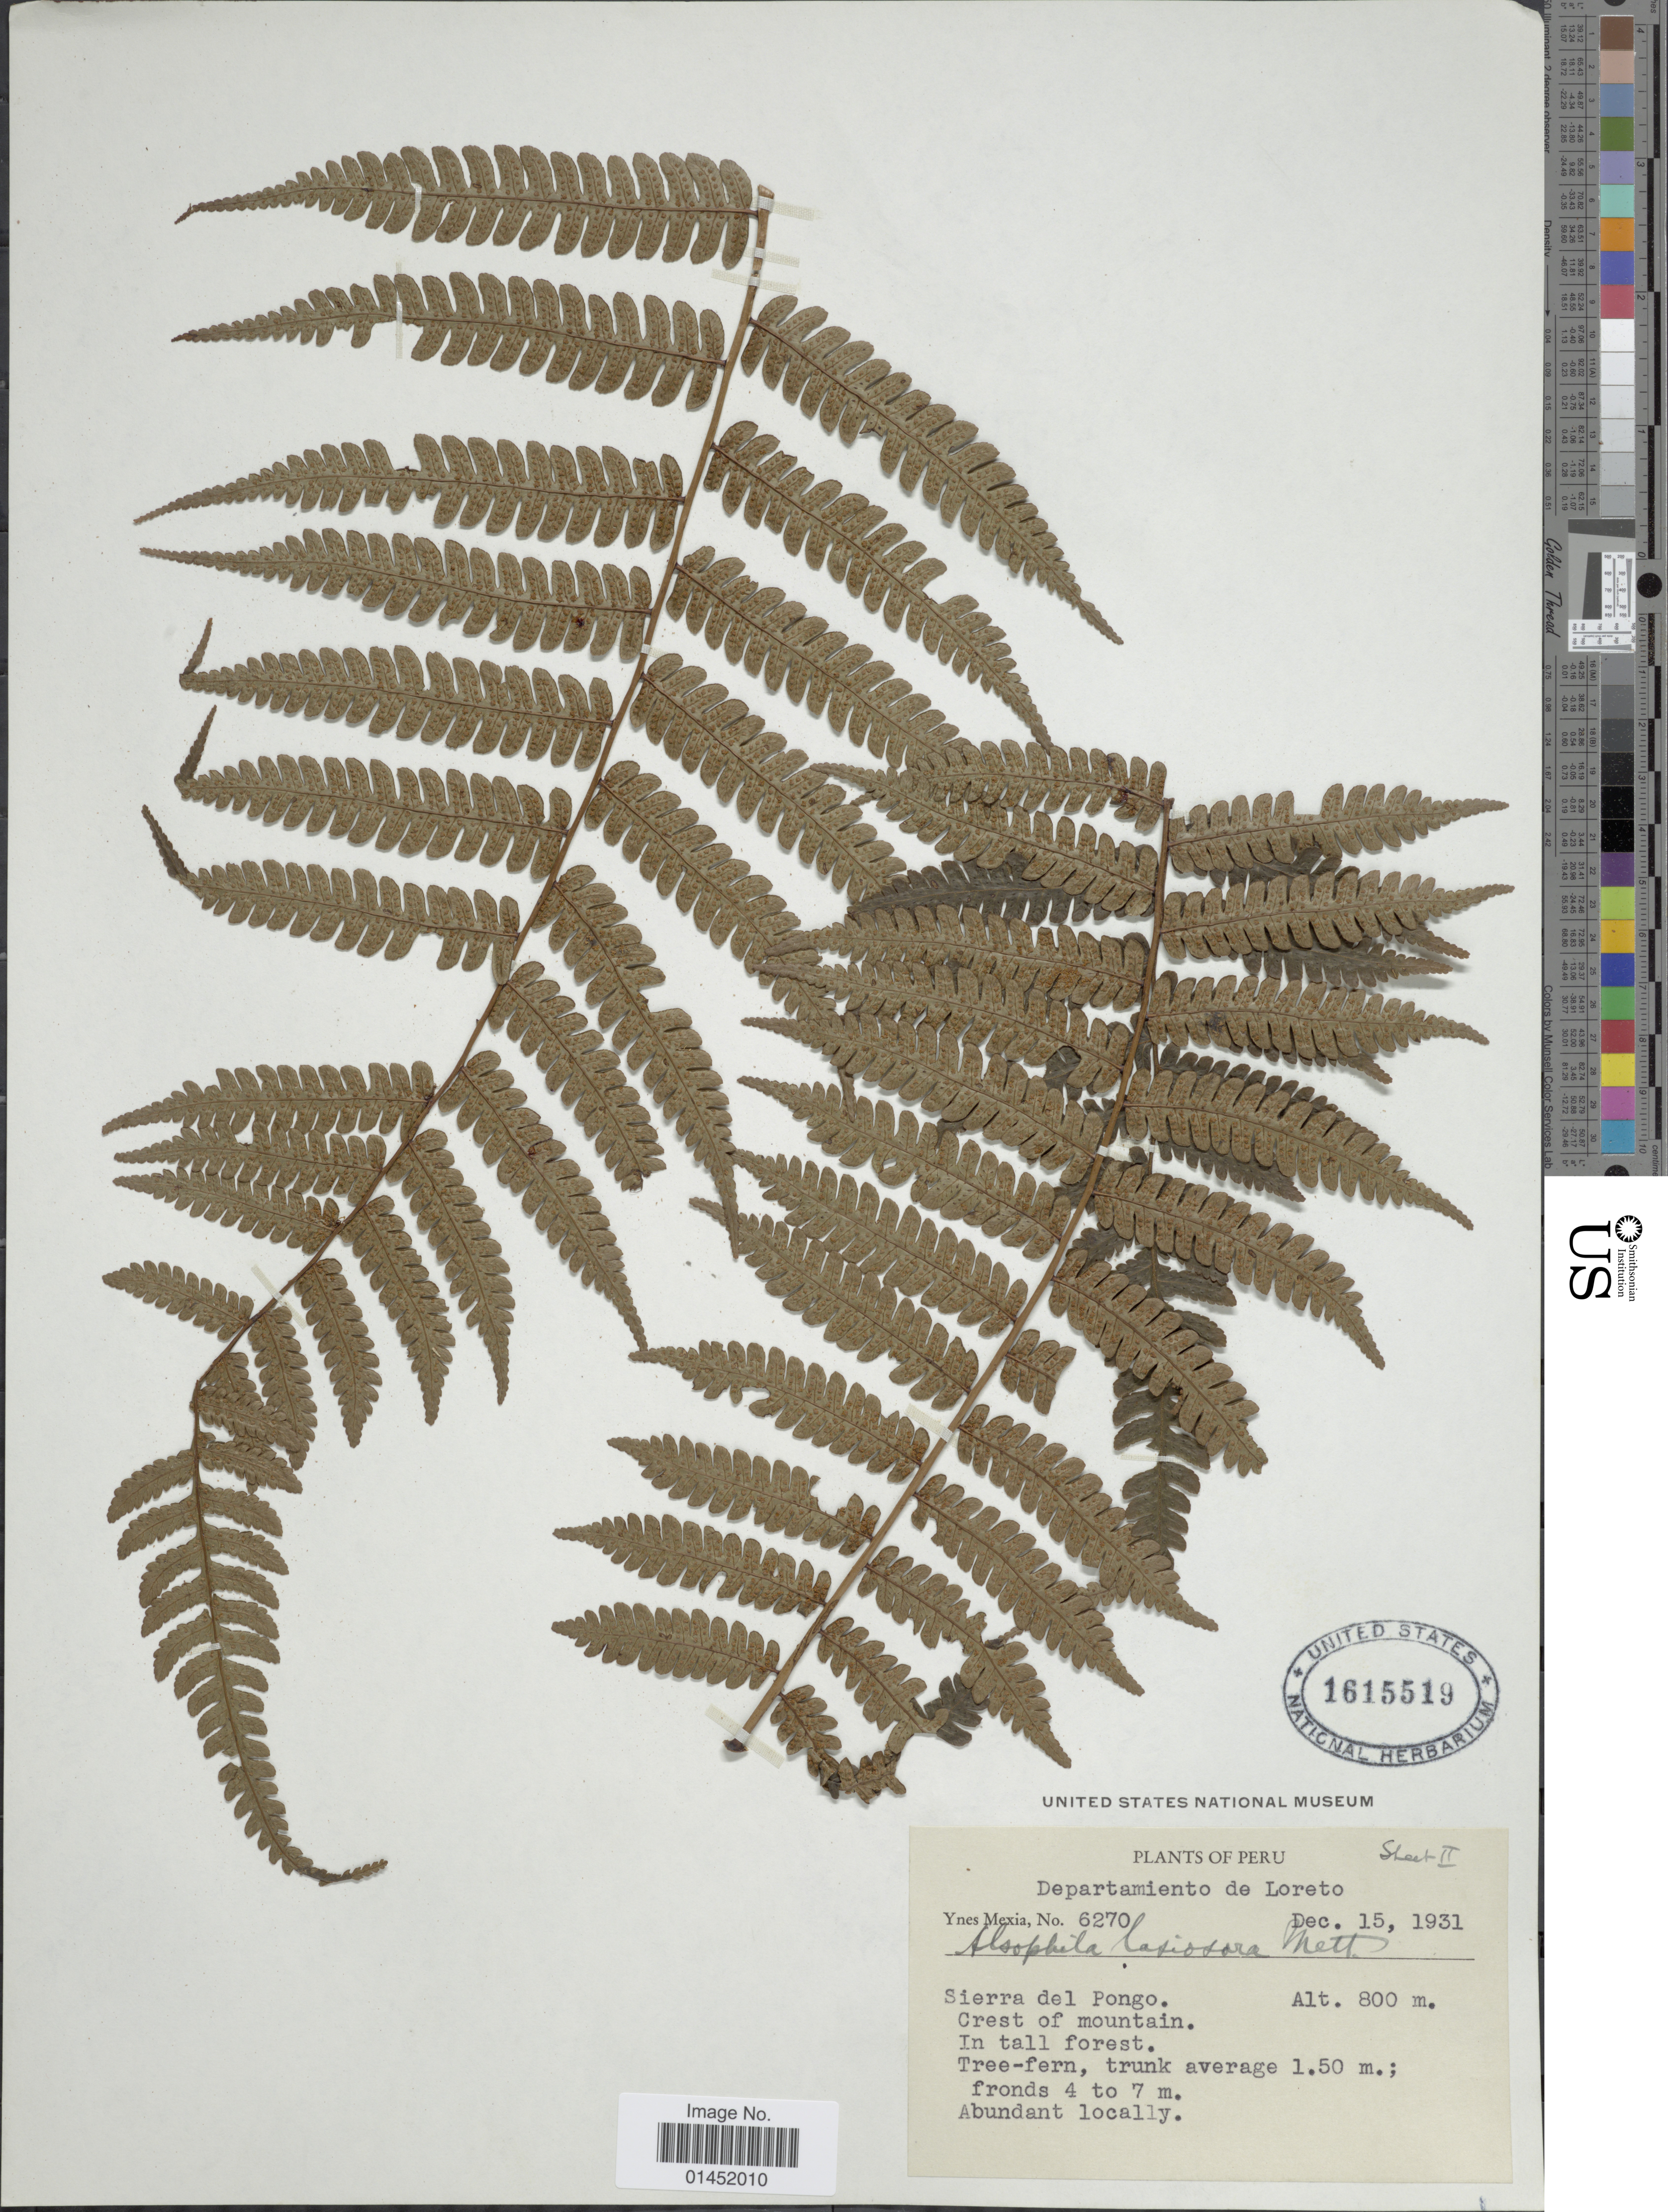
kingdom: Plantae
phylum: Tracheophyta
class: Polypodiopsida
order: Cyatheales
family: Cyatheaceae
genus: Cyathea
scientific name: Cyathea lasiosora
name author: (Mett. ex Kuhn) Domin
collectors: Y. Mexia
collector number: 6270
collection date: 1931-12-15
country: Peru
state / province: Loreto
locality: Depatamento de Loreto, Sierra del Pongo, Crest of mountain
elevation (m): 800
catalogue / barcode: US 1615519